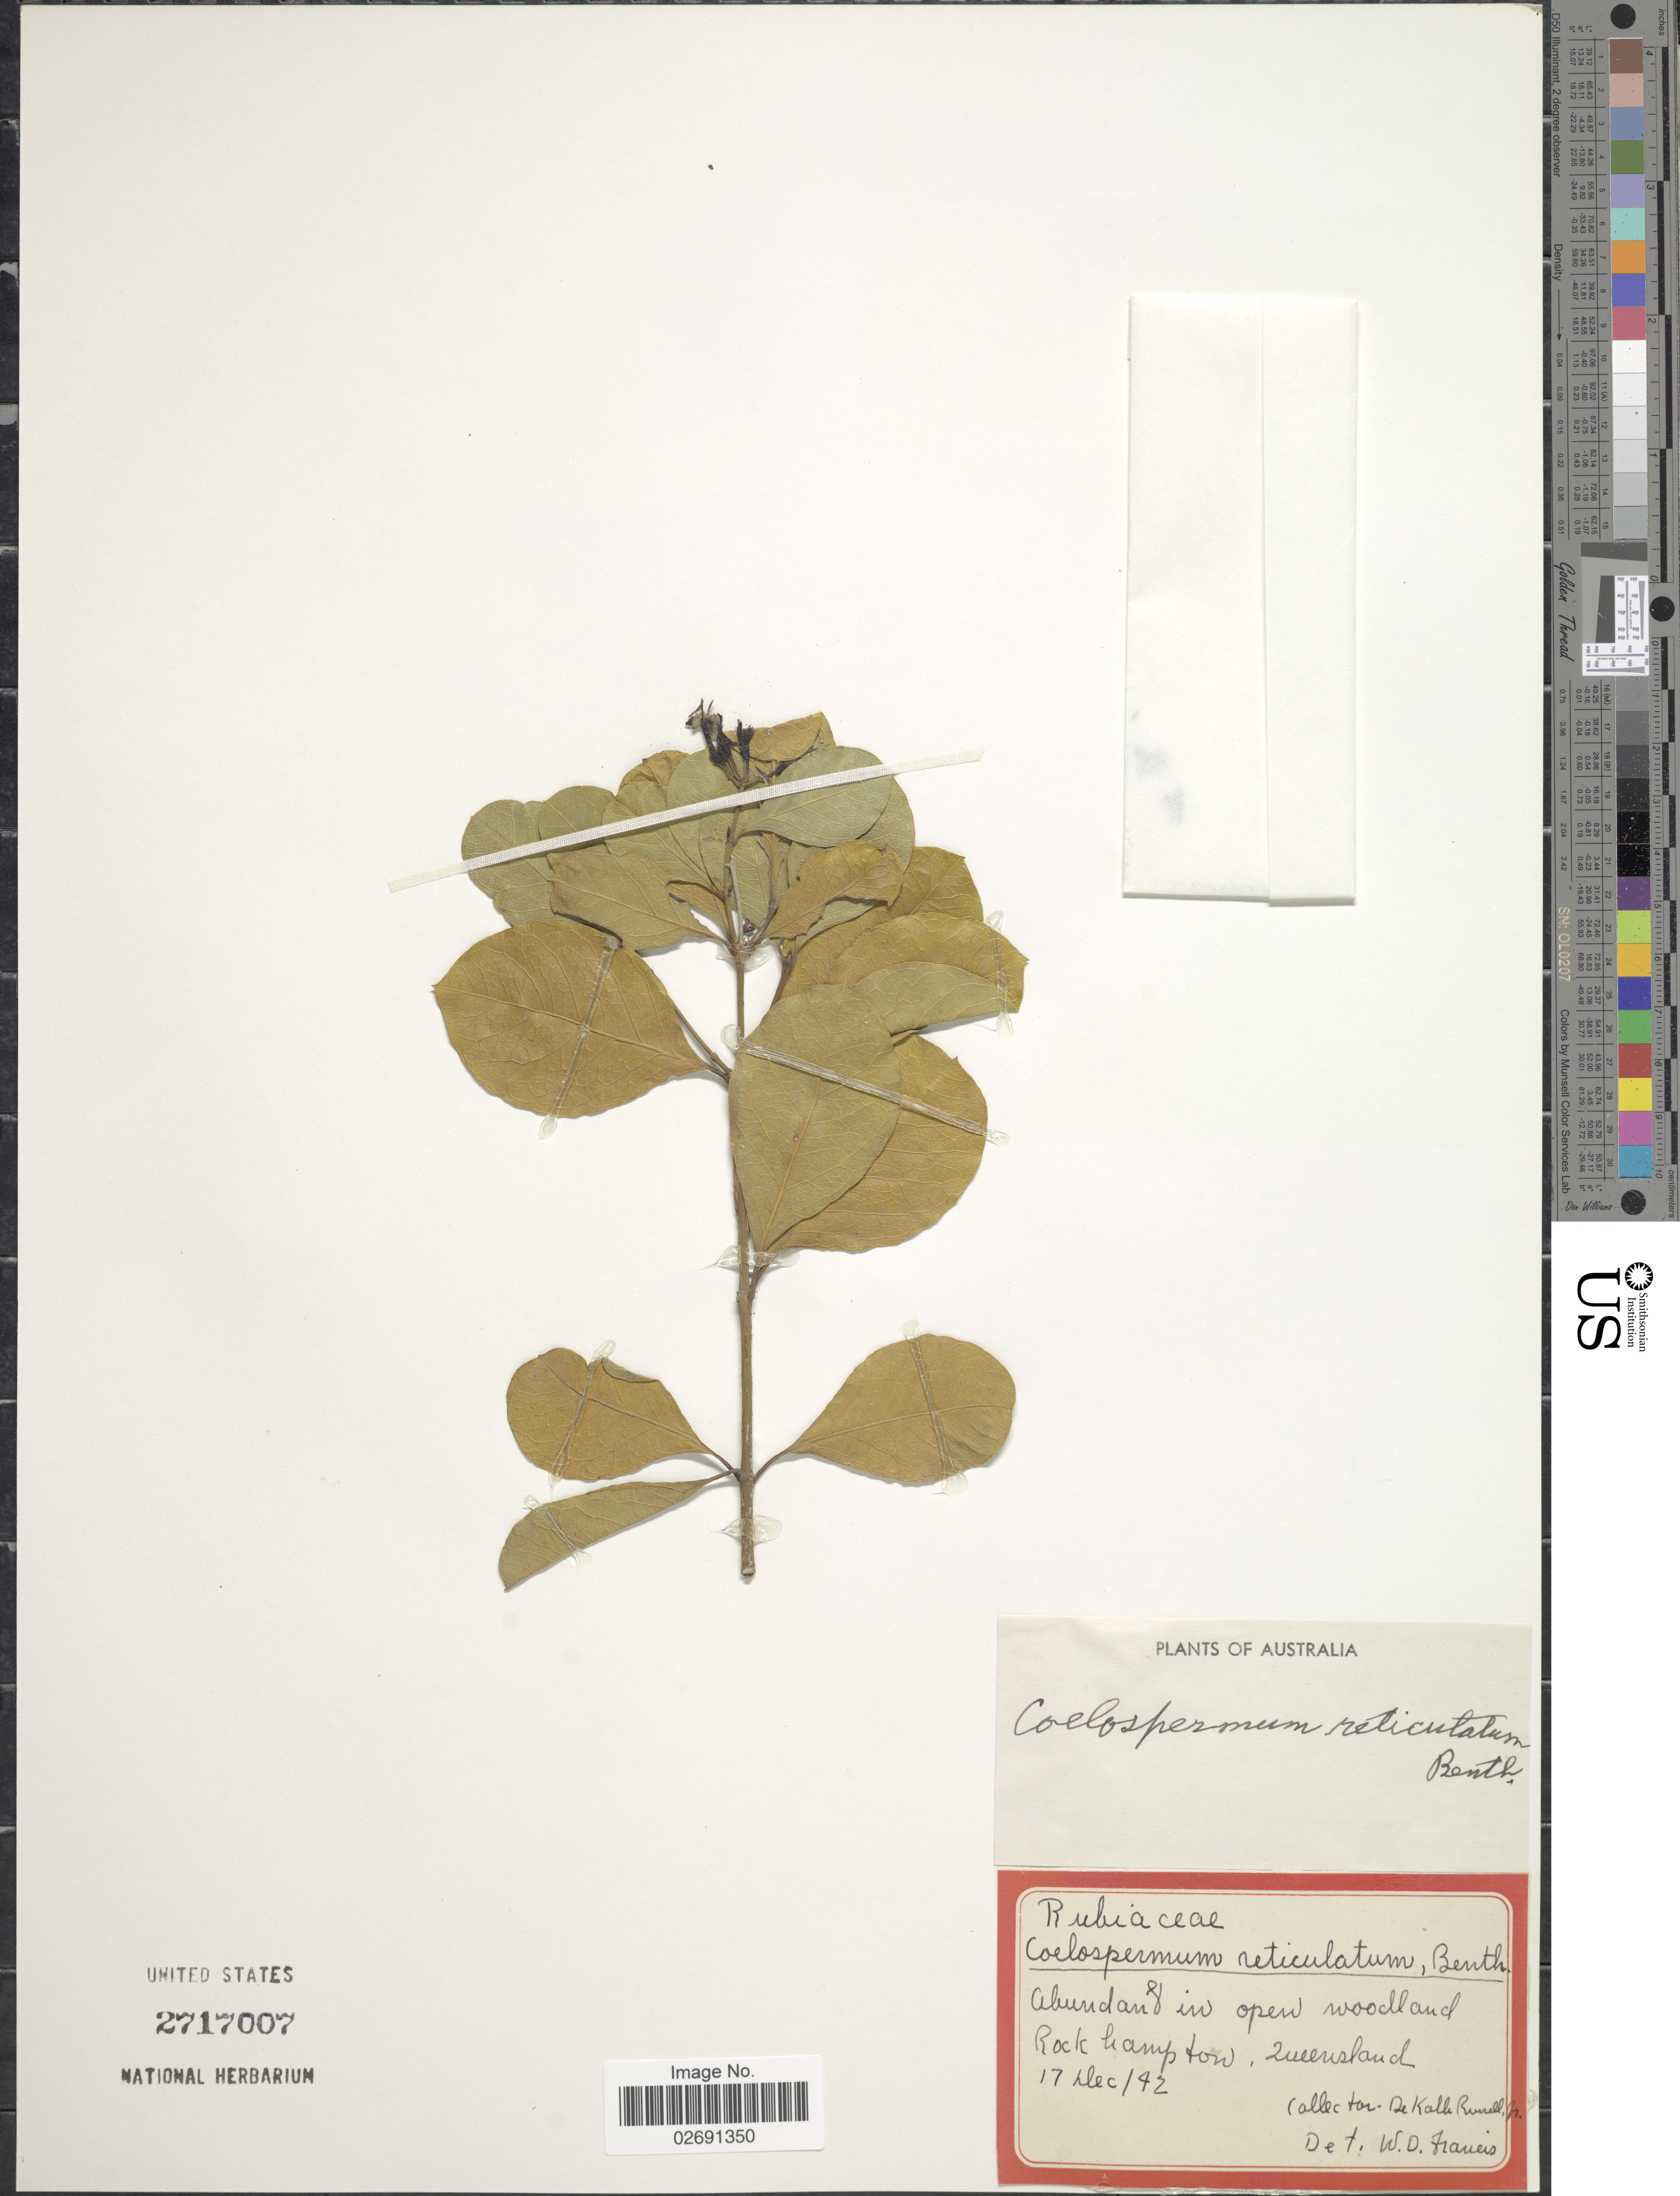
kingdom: Plantae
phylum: Tracheophyta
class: Magnoliopsida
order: Gentianales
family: Rubiaceae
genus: Coelospermum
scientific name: Coelospermum reticulatum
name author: (F. Muell.) Benth.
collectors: D. K. Russell Jr.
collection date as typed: Transcribed d/m/y: 17/12/42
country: Australia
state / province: Queensland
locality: Rockhampton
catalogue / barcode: US 2717007